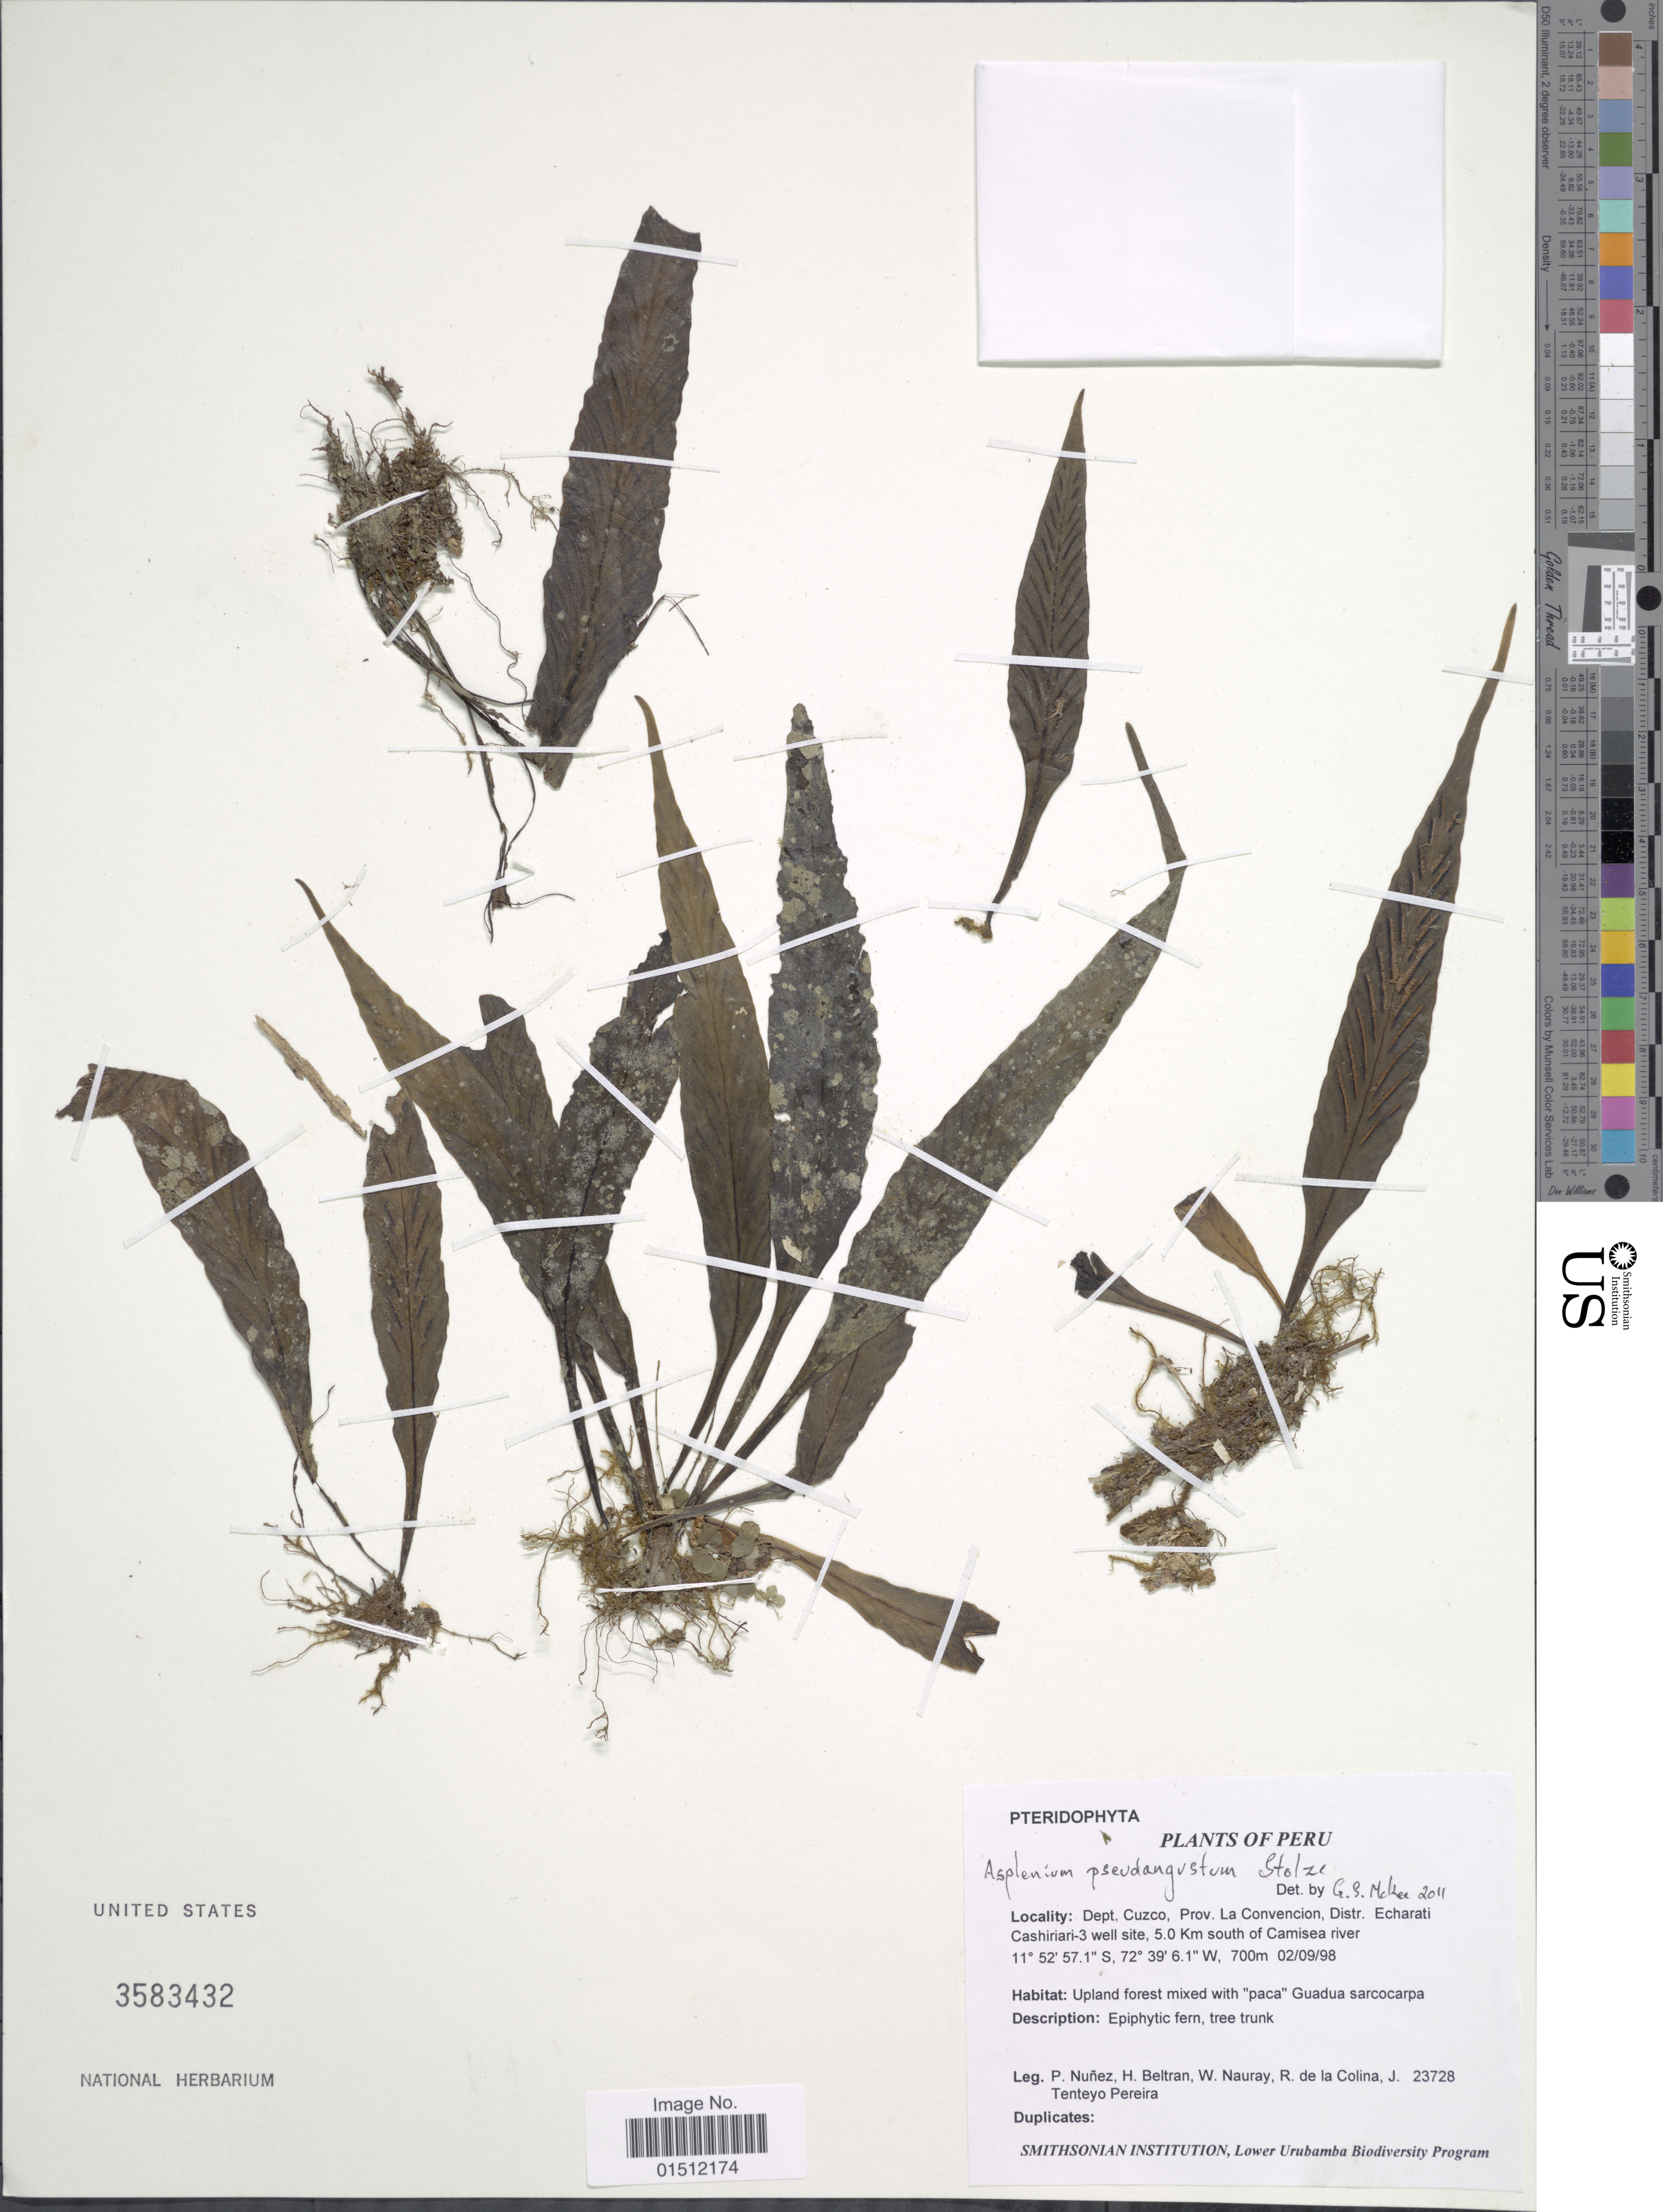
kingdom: Plantae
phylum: Tracheophyta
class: Polypodiopsida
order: Polypodiales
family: Aspleniaceae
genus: Asplenium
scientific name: Asplenium pseudoangustum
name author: Stolze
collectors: P. Nuñez V., H. Beltran, W. Nauray & R. Colina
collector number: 23728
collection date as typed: Transcribed d/m/y: 2/9/98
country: Peru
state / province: Cusco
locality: Prov. La Convencion, Distr.Echarati Cashiriari-3 well site, 5.0 Km south of Camisea river.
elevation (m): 700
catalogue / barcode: US 3583432